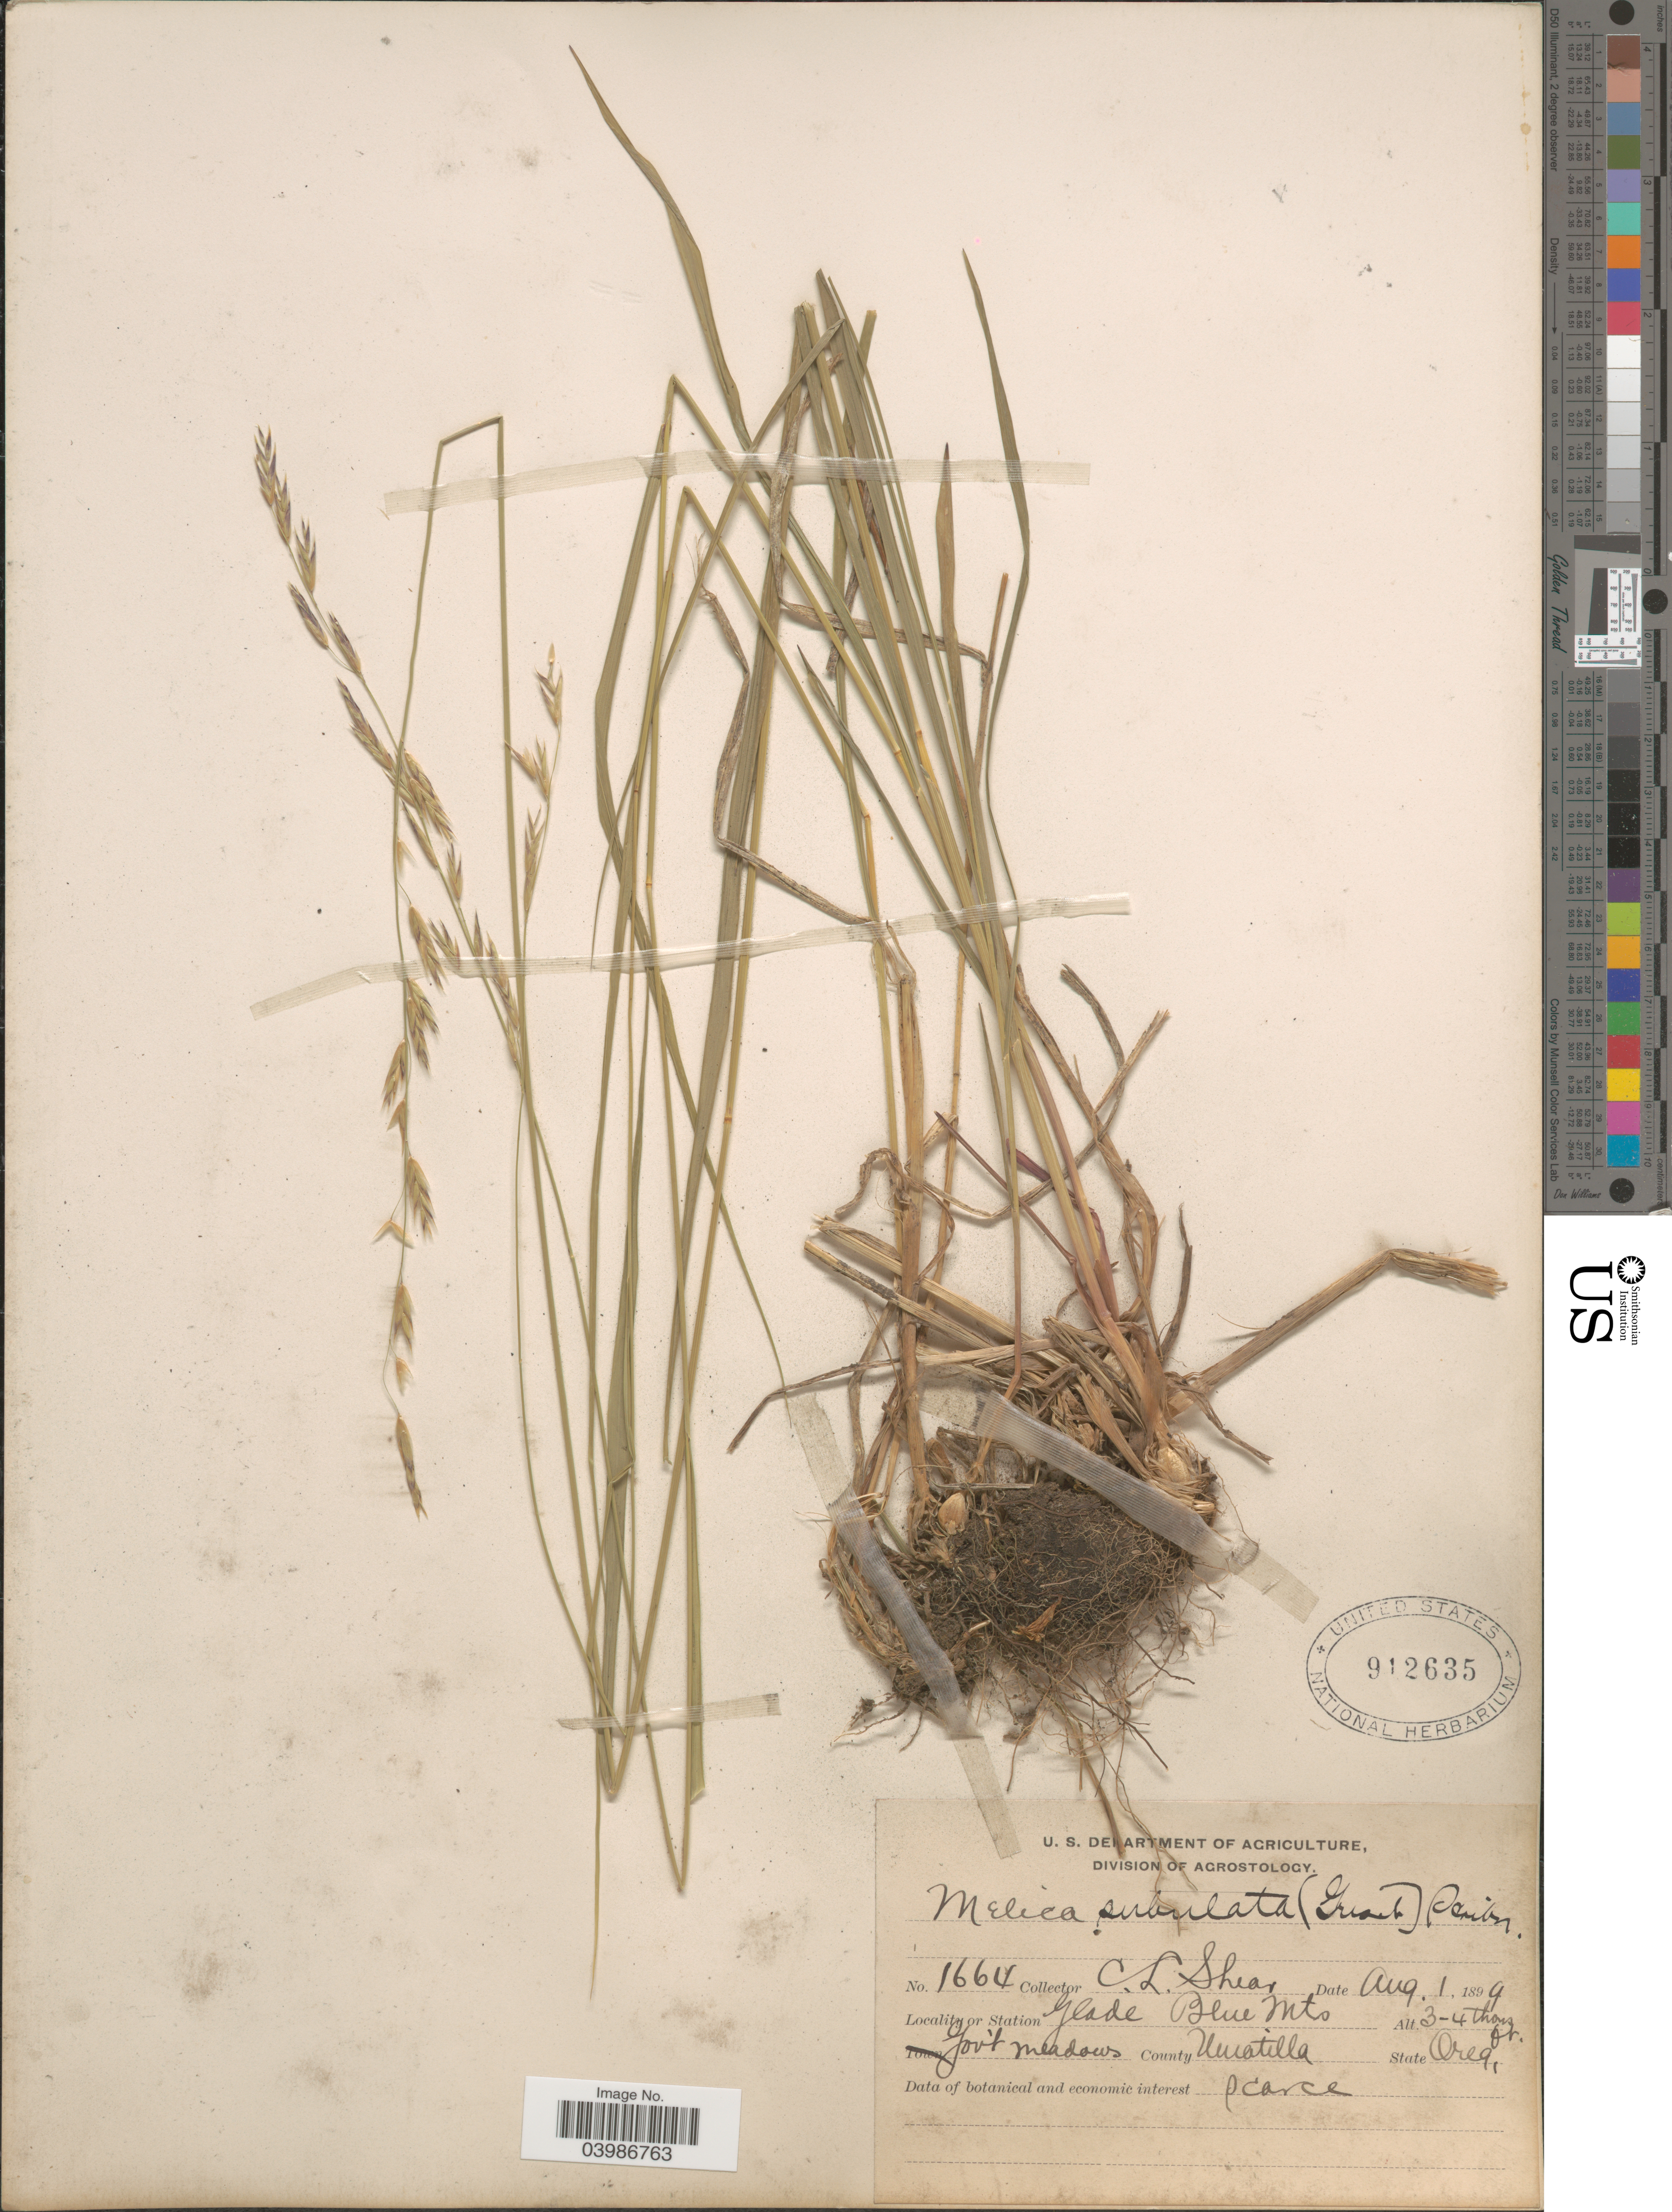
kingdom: Plantae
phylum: Tracheophyta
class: Liliopsida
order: Poales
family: Poaceae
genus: Melica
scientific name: Melica subulata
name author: (Griseb.) Scribn.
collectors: C. L. Shear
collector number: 1664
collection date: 1899-08-01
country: United States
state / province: Oregon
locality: Glade Blue Mts. Govt meadows. County Umatilla.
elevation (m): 914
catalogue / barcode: US 912635